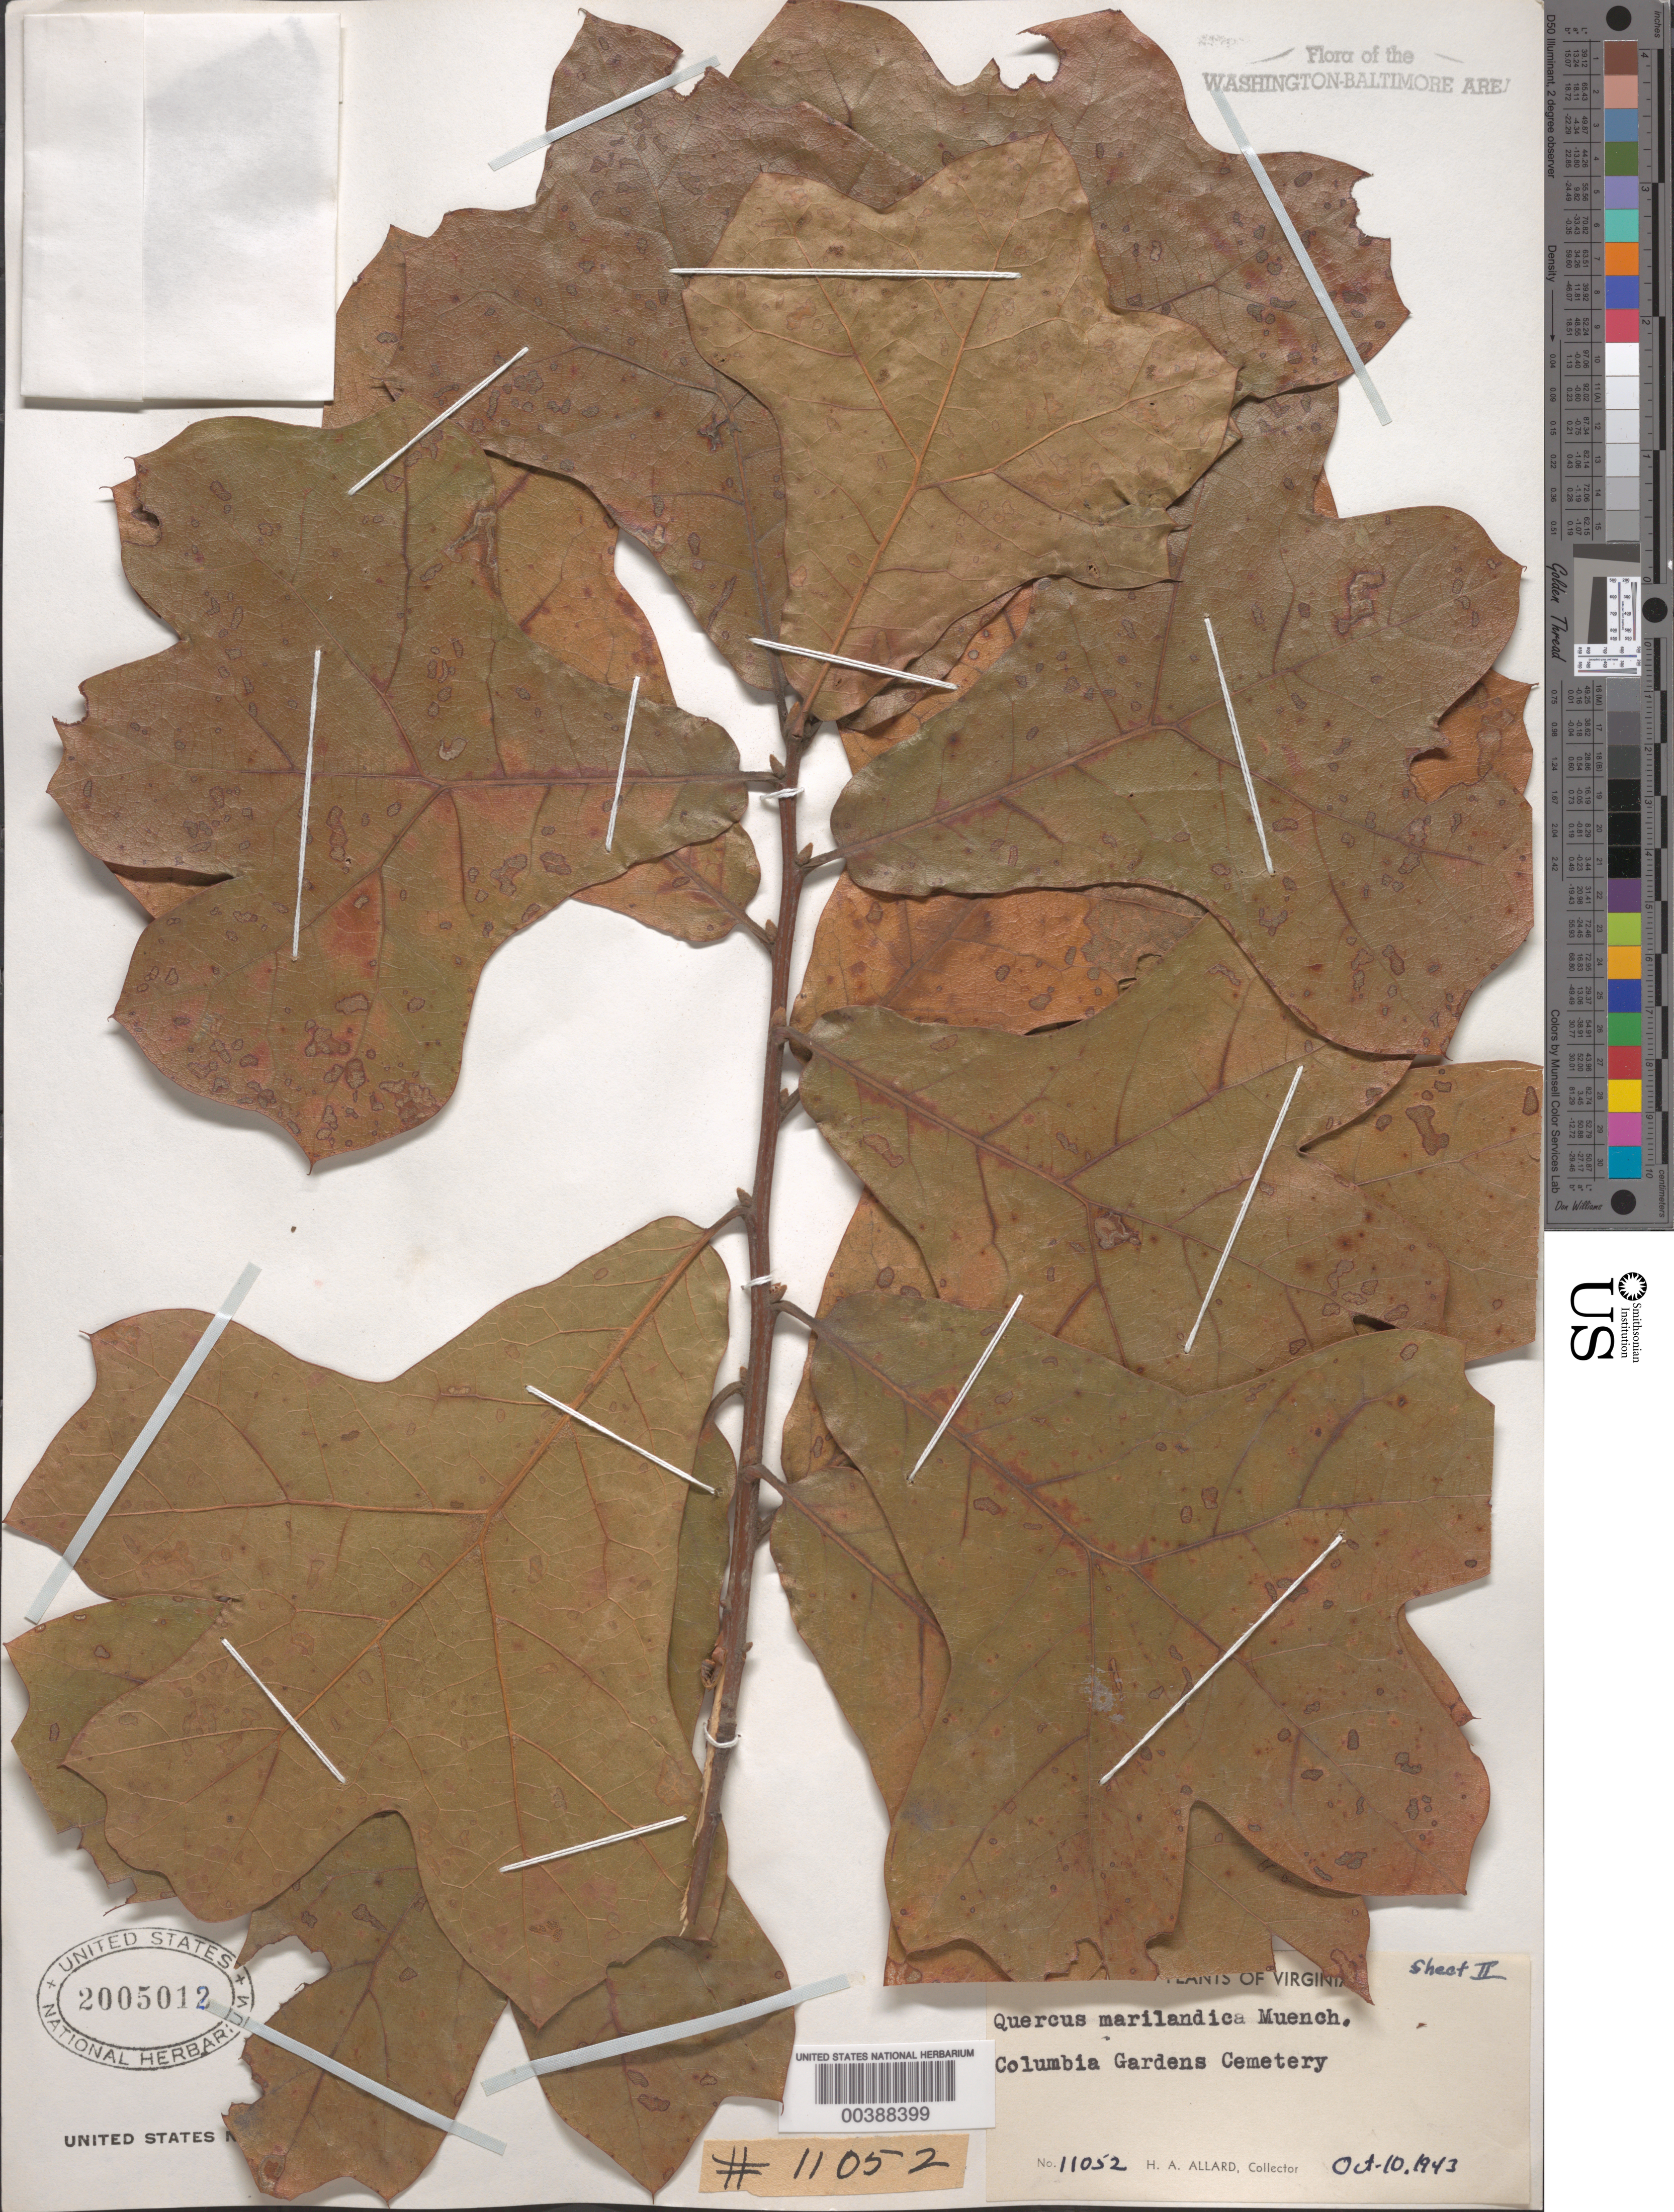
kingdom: Plantae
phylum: Tracheophyta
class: Magnoliopsida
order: Fagales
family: Fagaceae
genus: Quercus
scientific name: Quercus marilandica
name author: (L.) Münchh.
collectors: H. A. Allard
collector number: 11052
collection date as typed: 10 Oct 1943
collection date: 1943-10-10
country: United States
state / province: Virginia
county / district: Arlington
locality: Columbia Gardens Cemetery, Arlington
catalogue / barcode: US 2005012